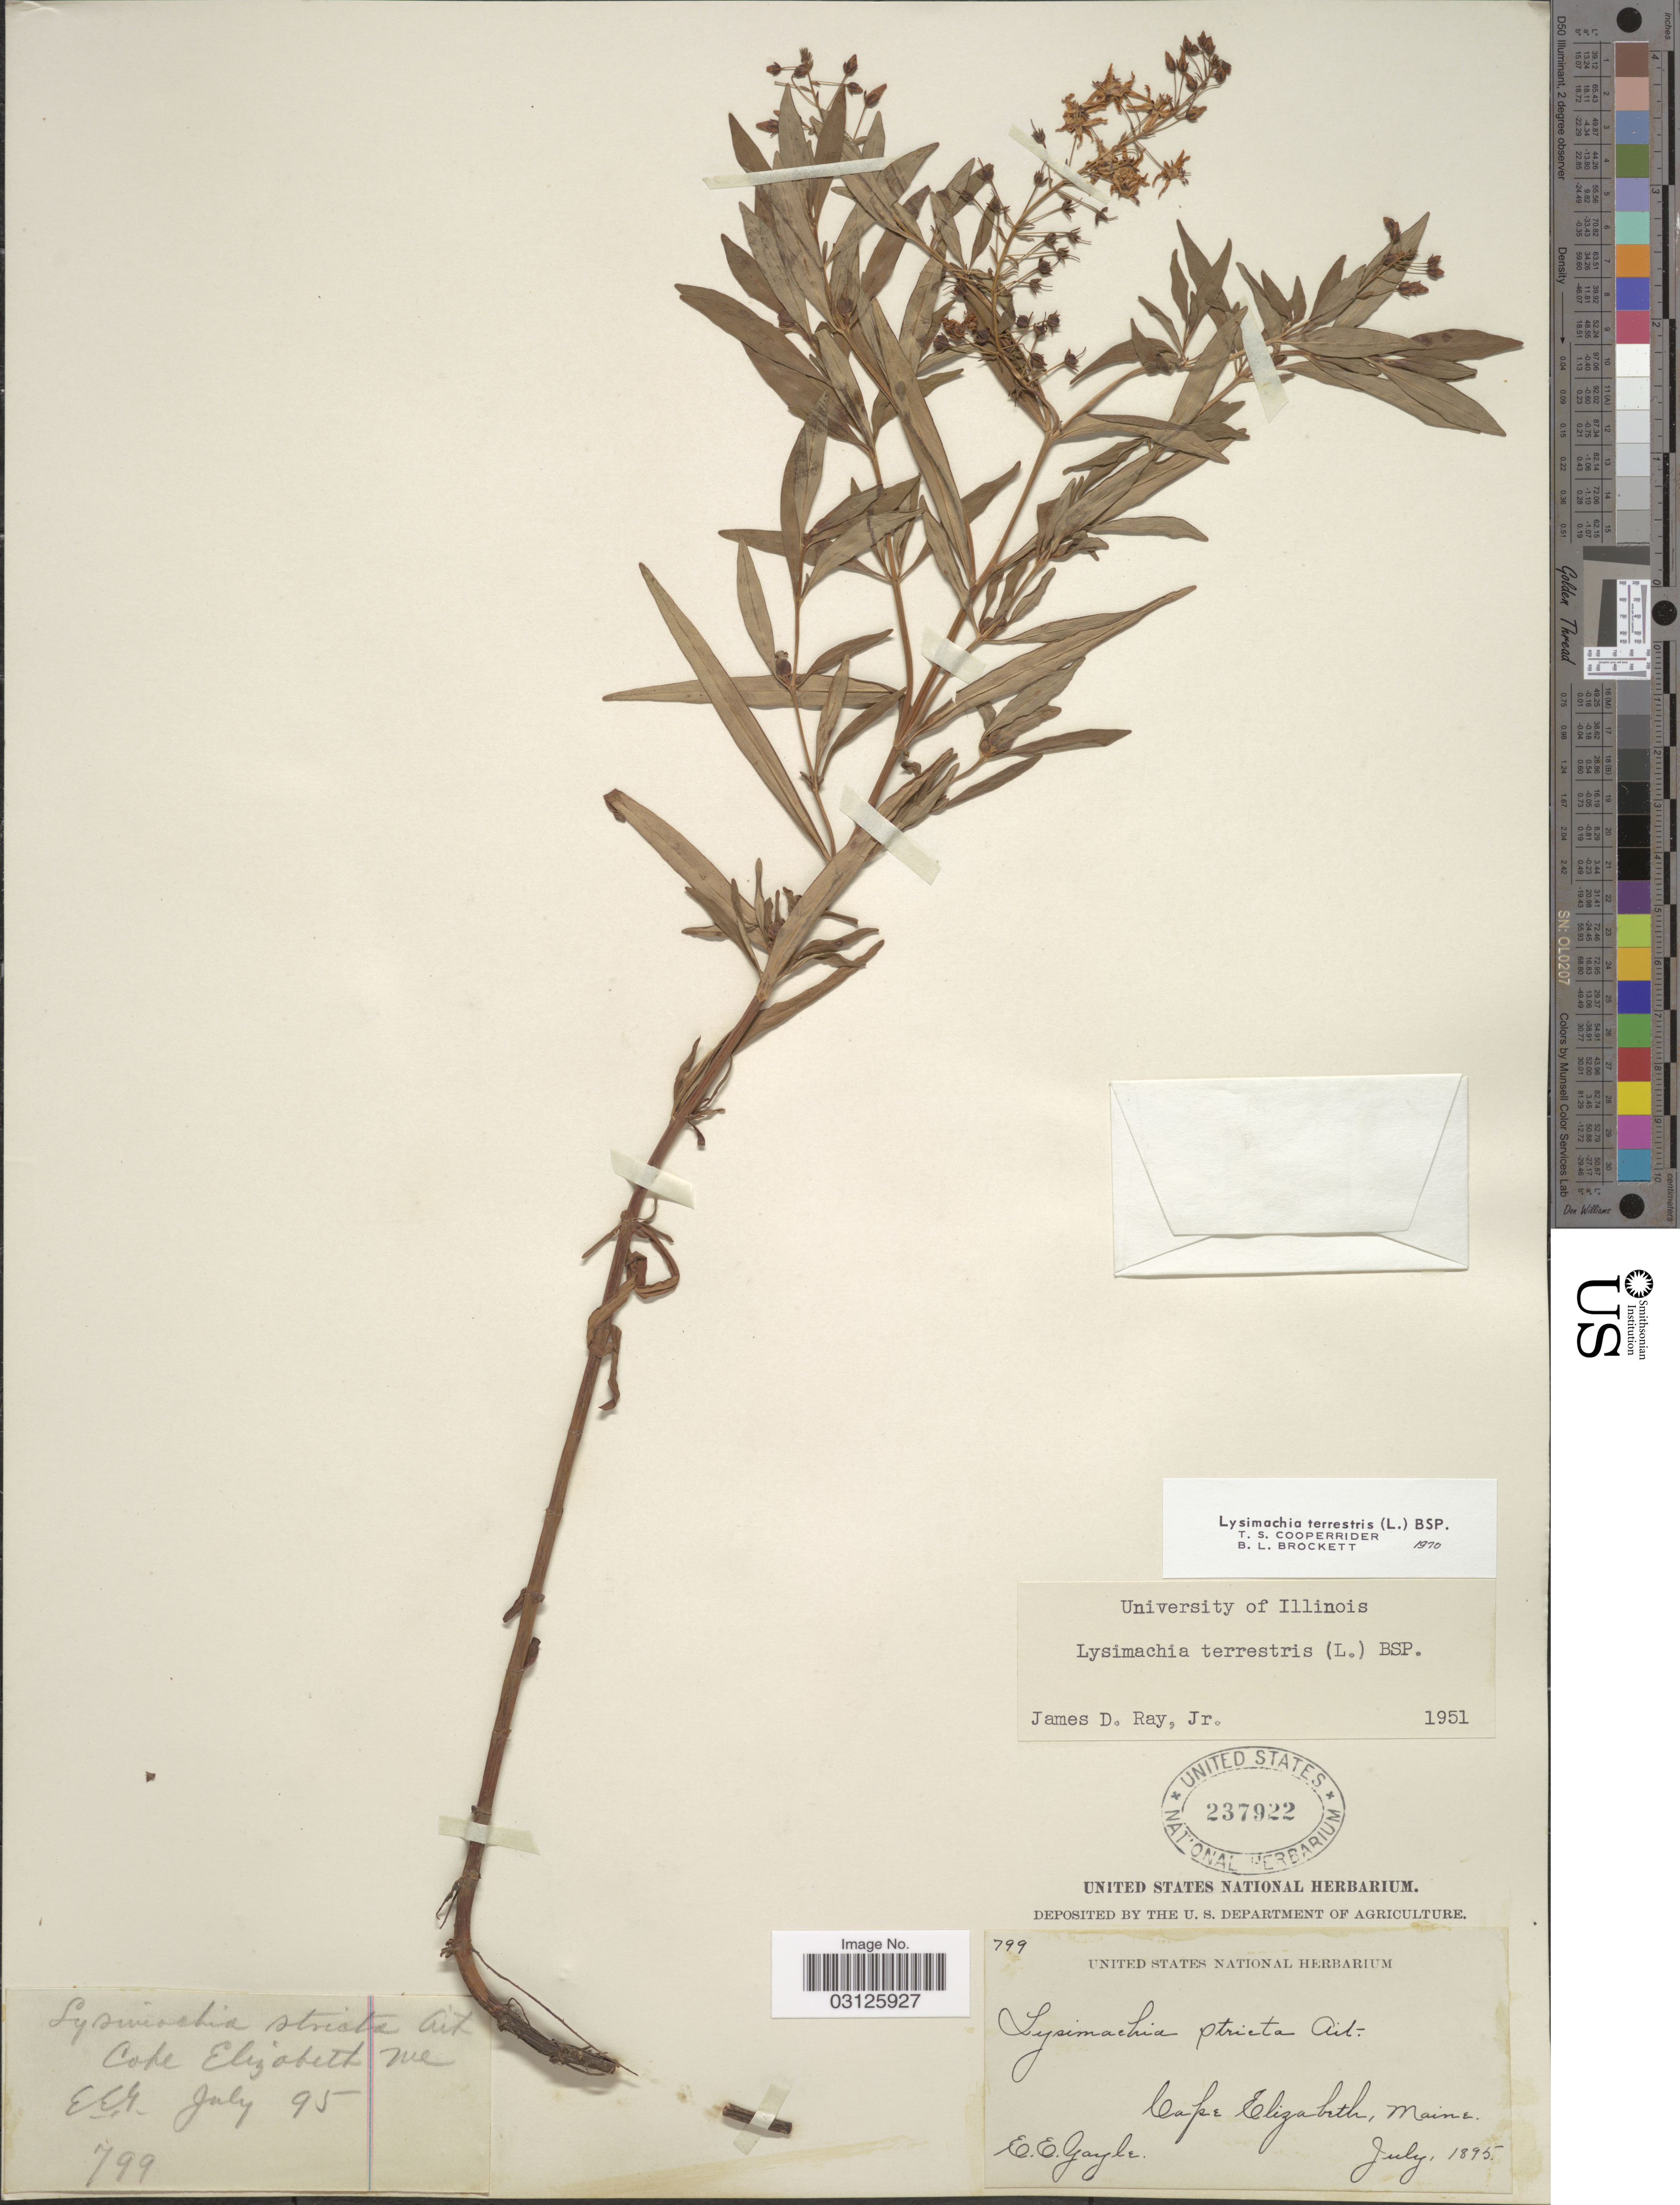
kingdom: Plantae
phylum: Tracheophyta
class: Magnoliopsida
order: Ericales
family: Primulaceae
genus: Lysimachia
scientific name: Lysimachia terrestris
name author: (L.) Britton, Stearns & Poggenb.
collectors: E. Gayle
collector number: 799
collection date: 1895-07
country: United States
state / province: Maine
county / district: Cumberland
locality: Cape Elizabeth Me.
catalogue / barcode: US 237922